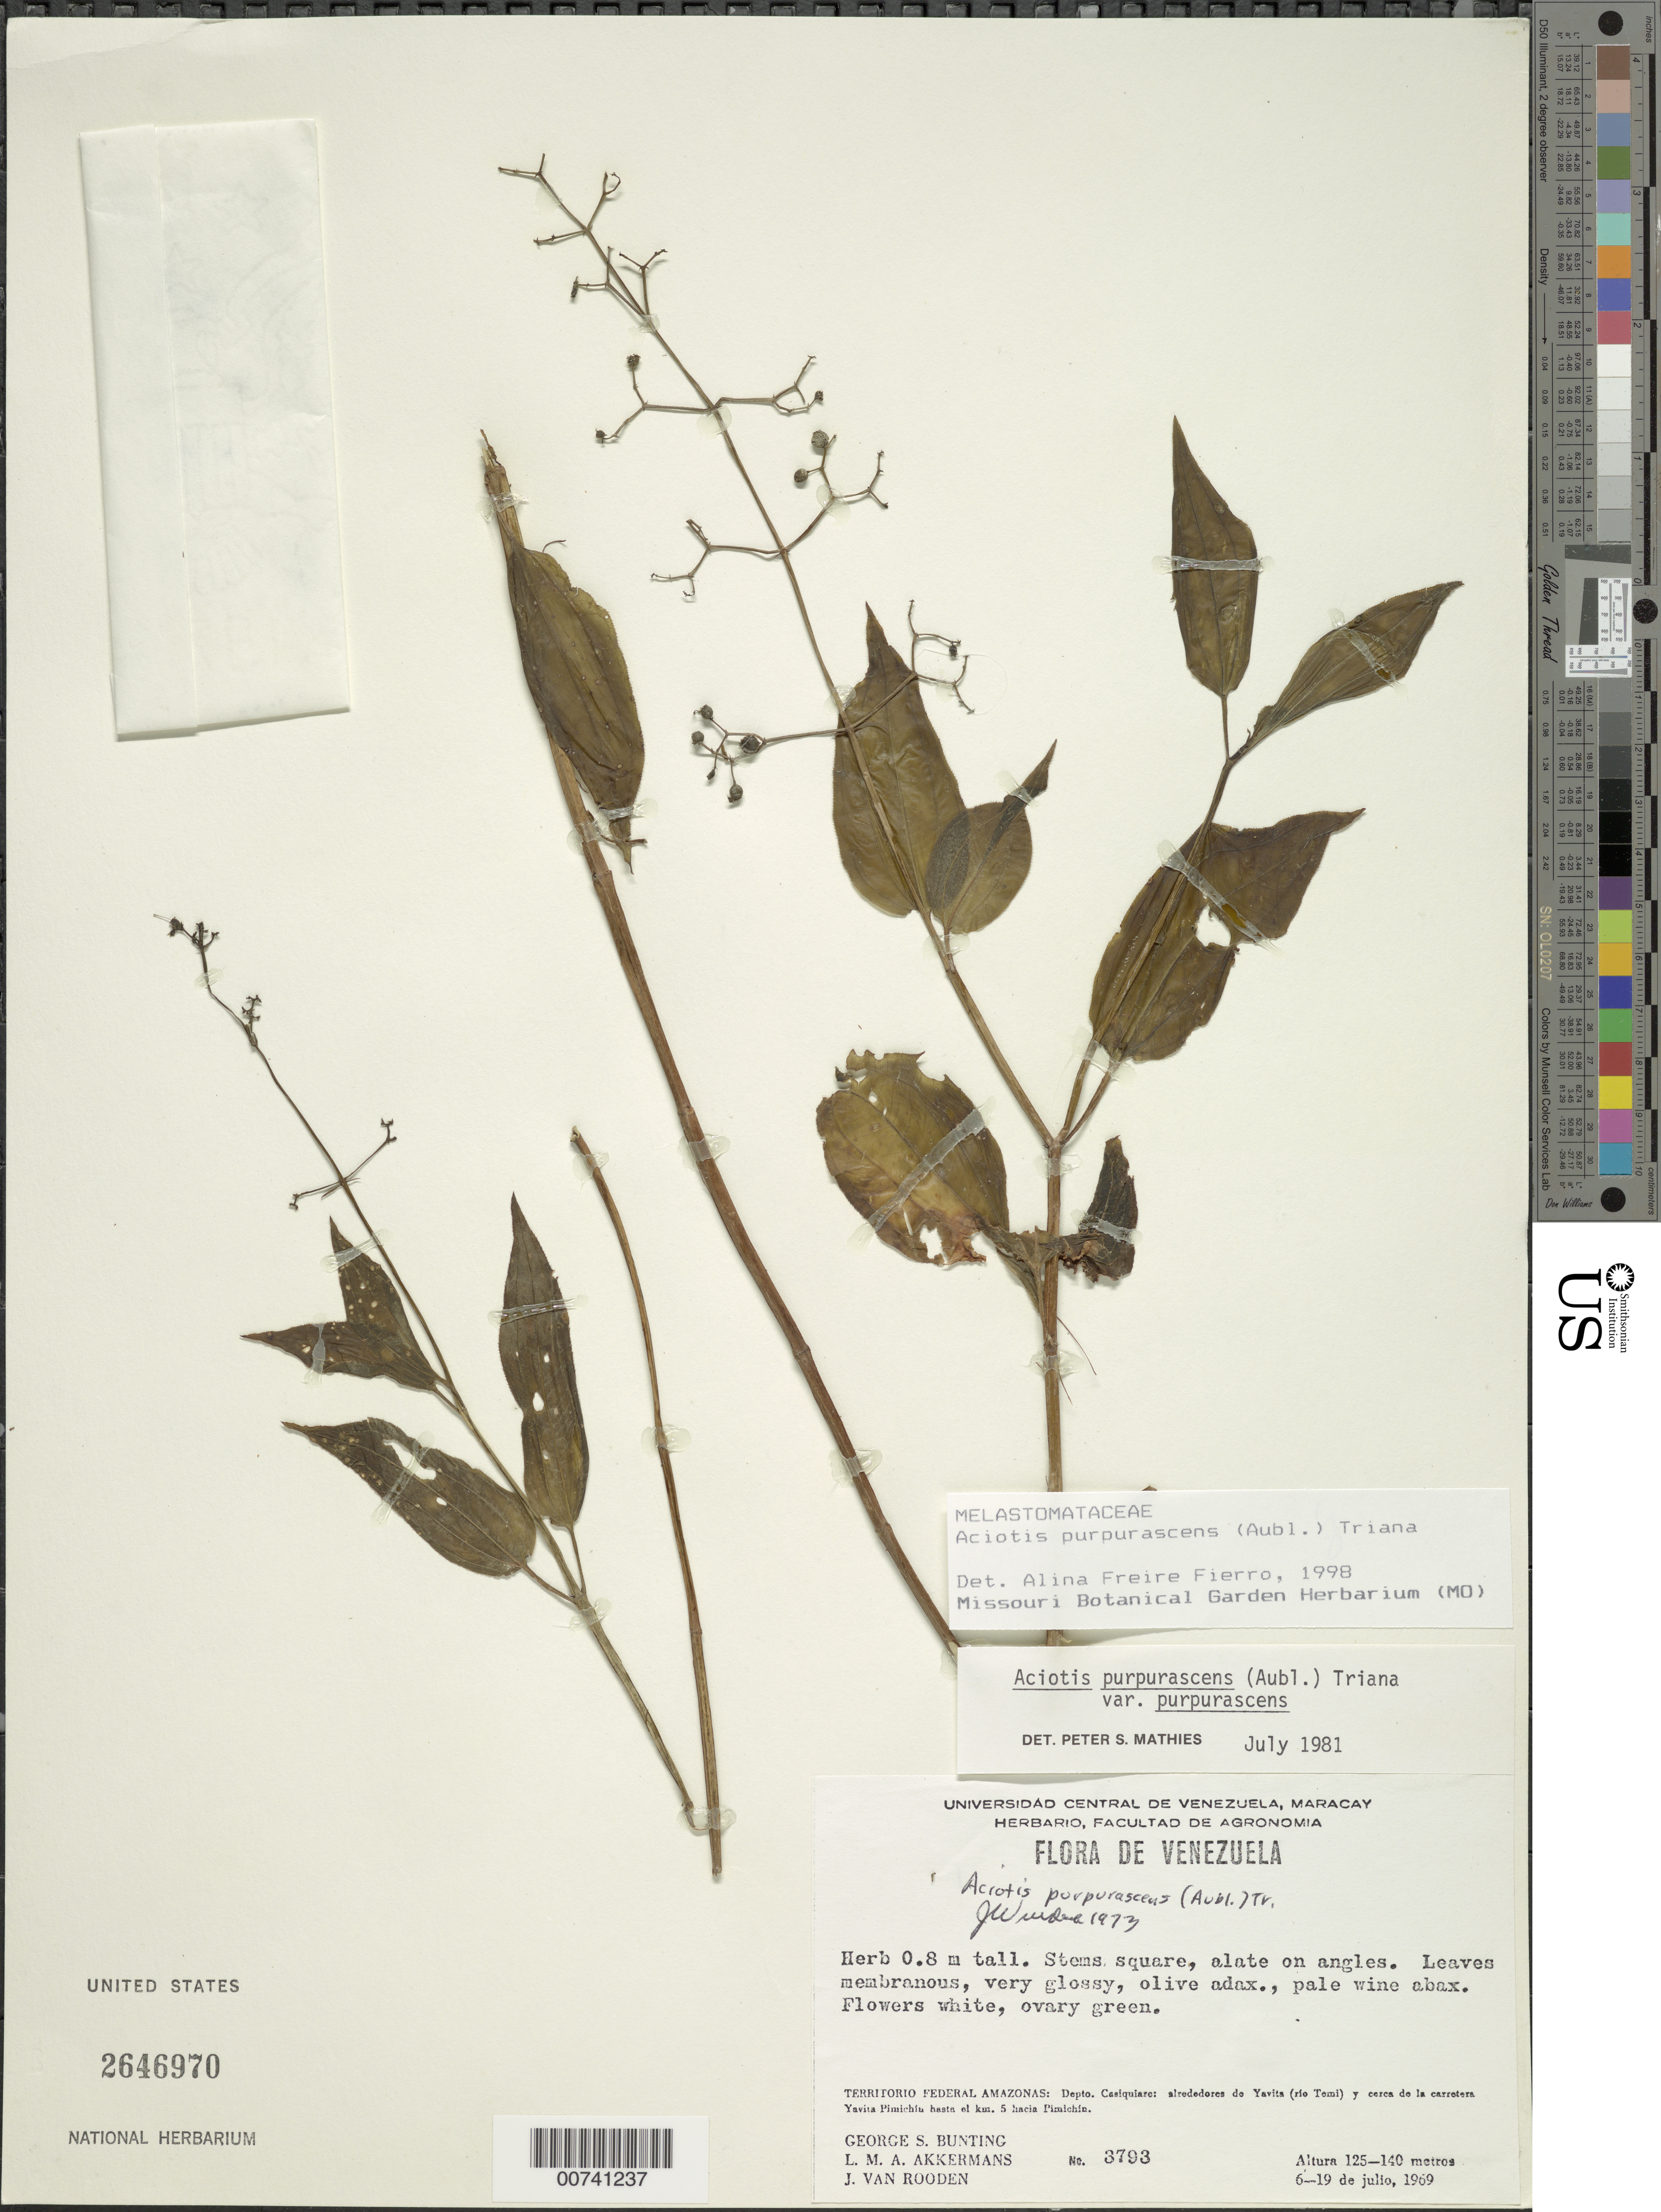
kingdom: Plantae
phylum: Tracheophyta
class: Magnoliopsida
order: Myrtales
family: Melastomataceae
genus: Aciotis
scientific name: Aciotis purpurascens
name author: (Aubl.) Triana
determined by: Freire-Fierro, A.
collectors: G. S. Bunting, L. M. Akkermans & J. Van Rooden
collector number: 3793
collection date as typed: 6-Jul-69 to 19-Jul-69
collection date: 1969-07-06/1969-07-19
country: Venezuela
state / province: Amazonas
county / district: Maroa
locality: Yavita (Río Temi), y cerca de la carretera Yavita Pimichin hasta el km 5 hacia Pimichin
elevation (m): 125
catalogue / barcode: US 2646970